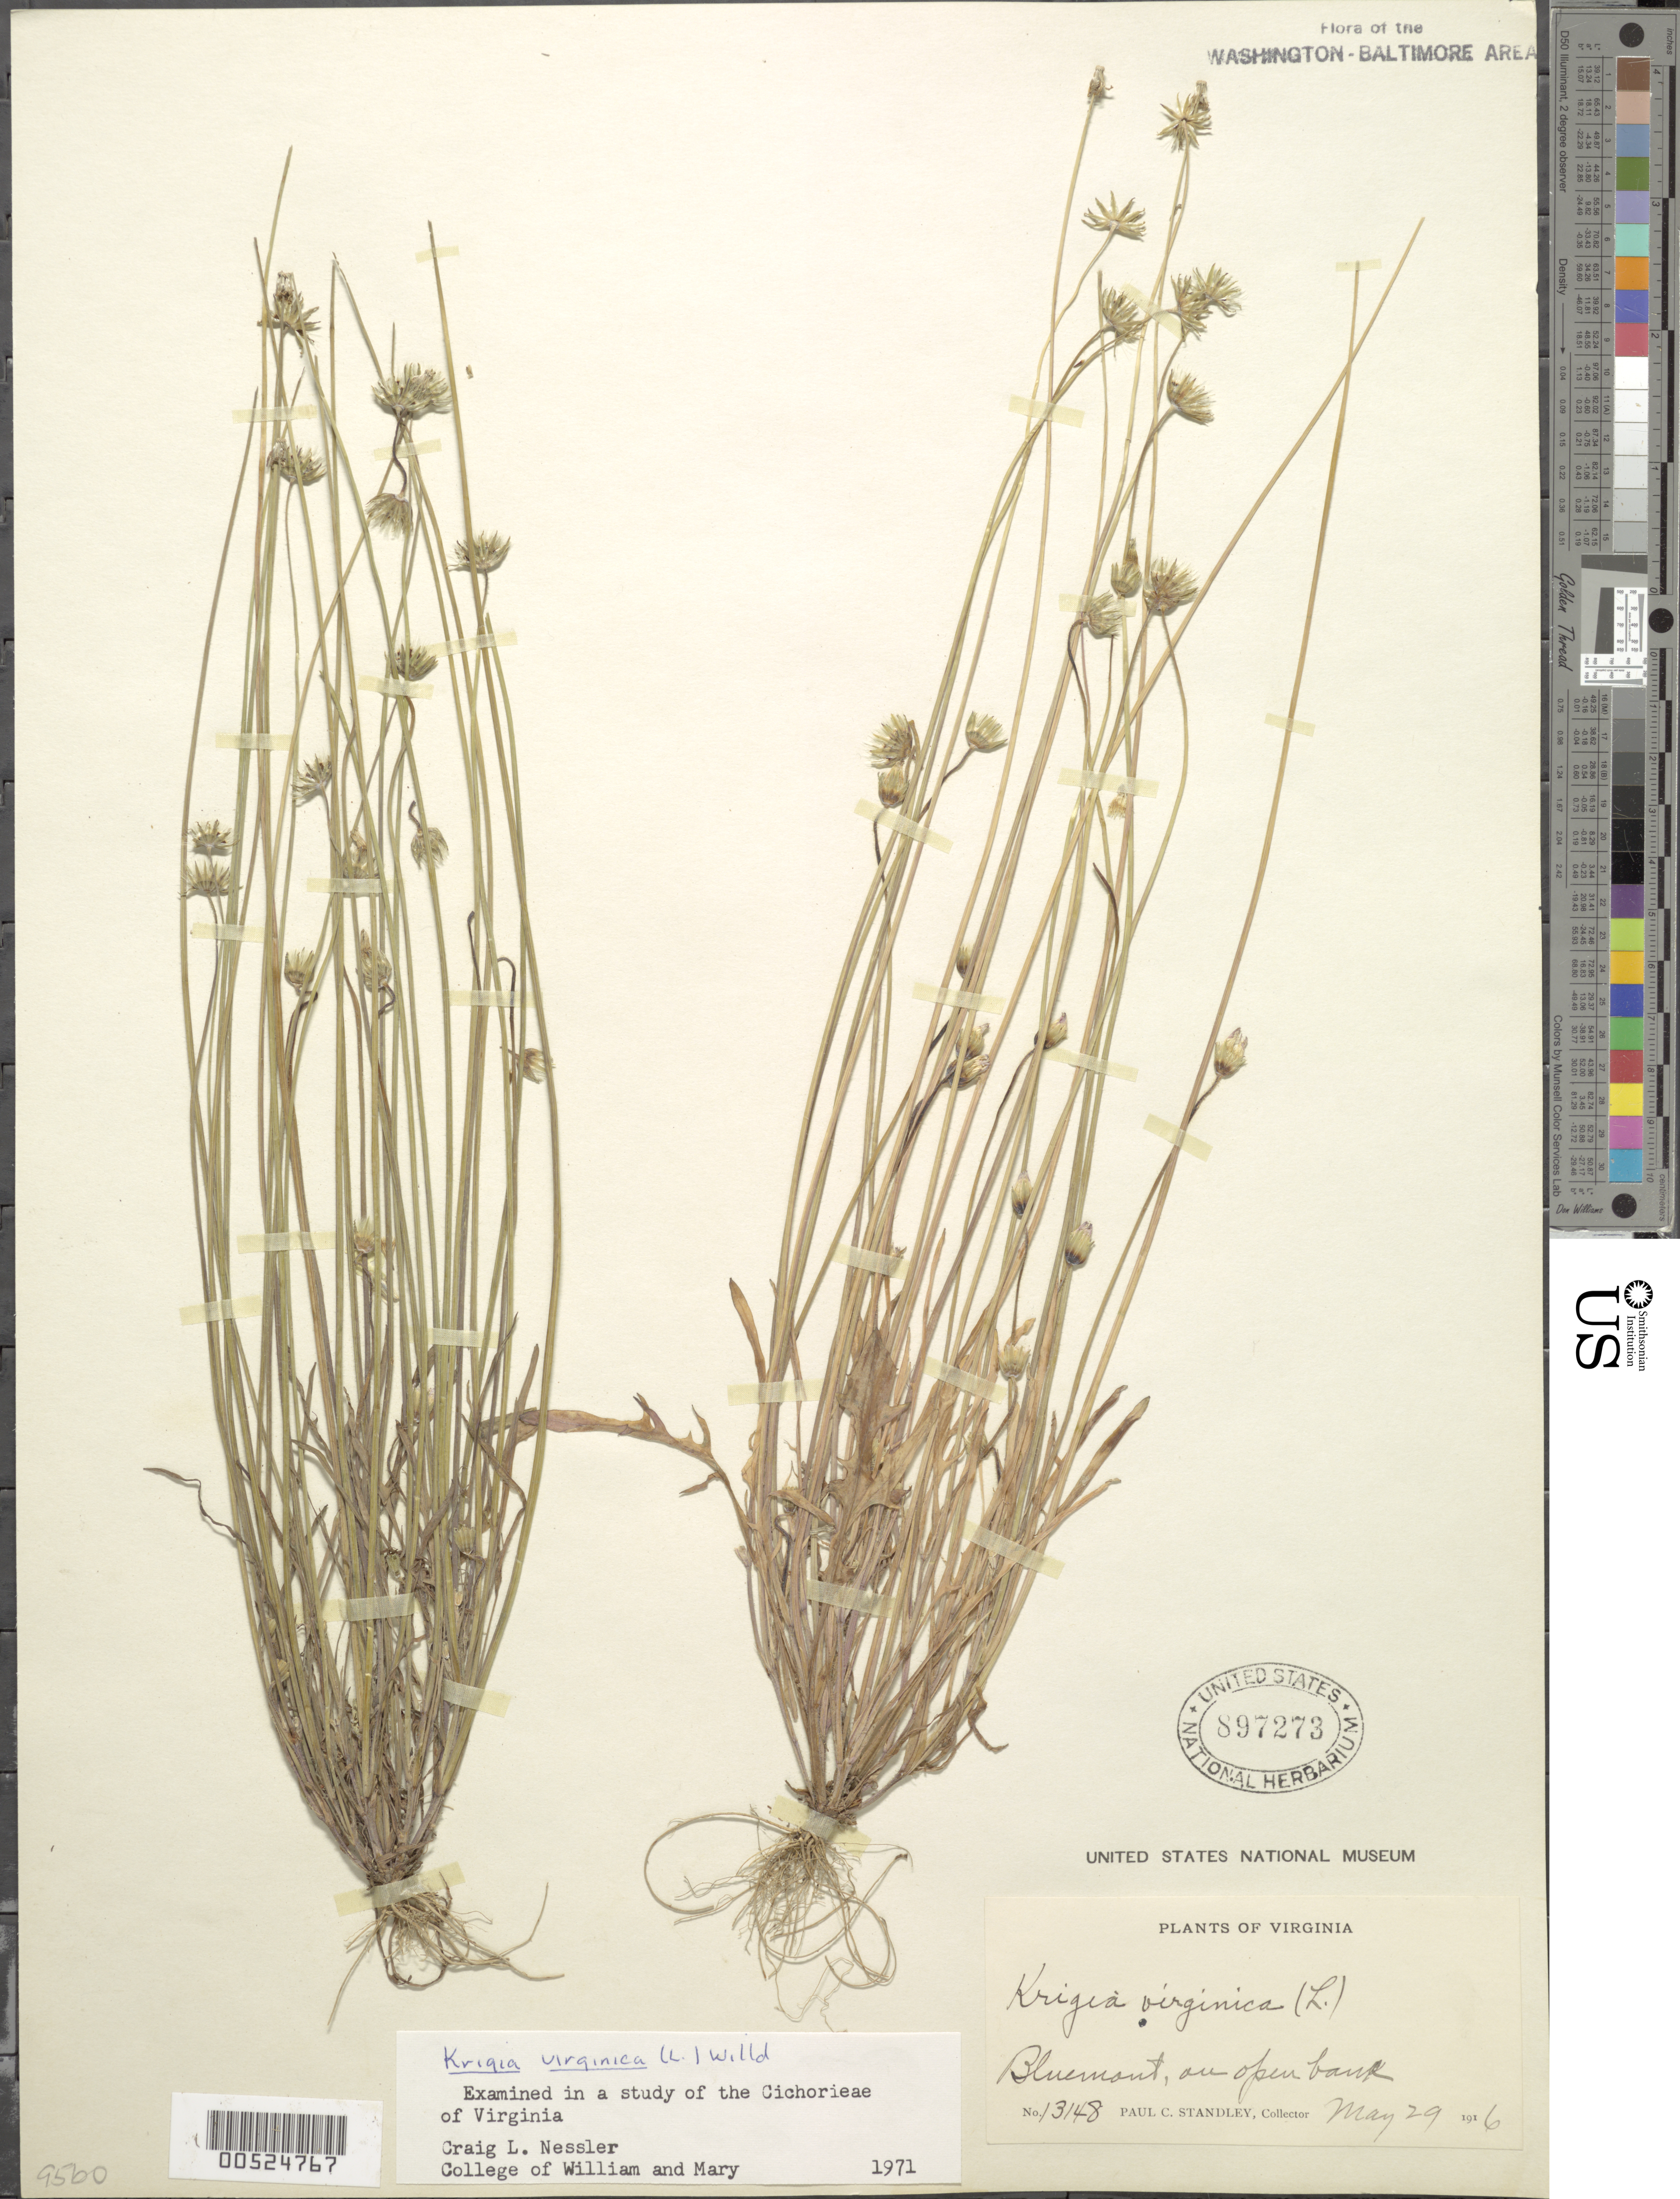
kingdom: Plantae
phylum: Tracheophyta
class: Magnoliopsida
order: Asterales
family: Asteraceae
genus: Krigia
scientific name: Krigia virginica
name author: (L.) Willd.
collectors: P. C. Standley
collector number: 13148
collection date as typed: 29 May 1916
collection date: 1916-05-29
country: United States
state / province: Virginia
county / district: Loudoun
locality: Bluemont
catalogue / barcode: US 897273